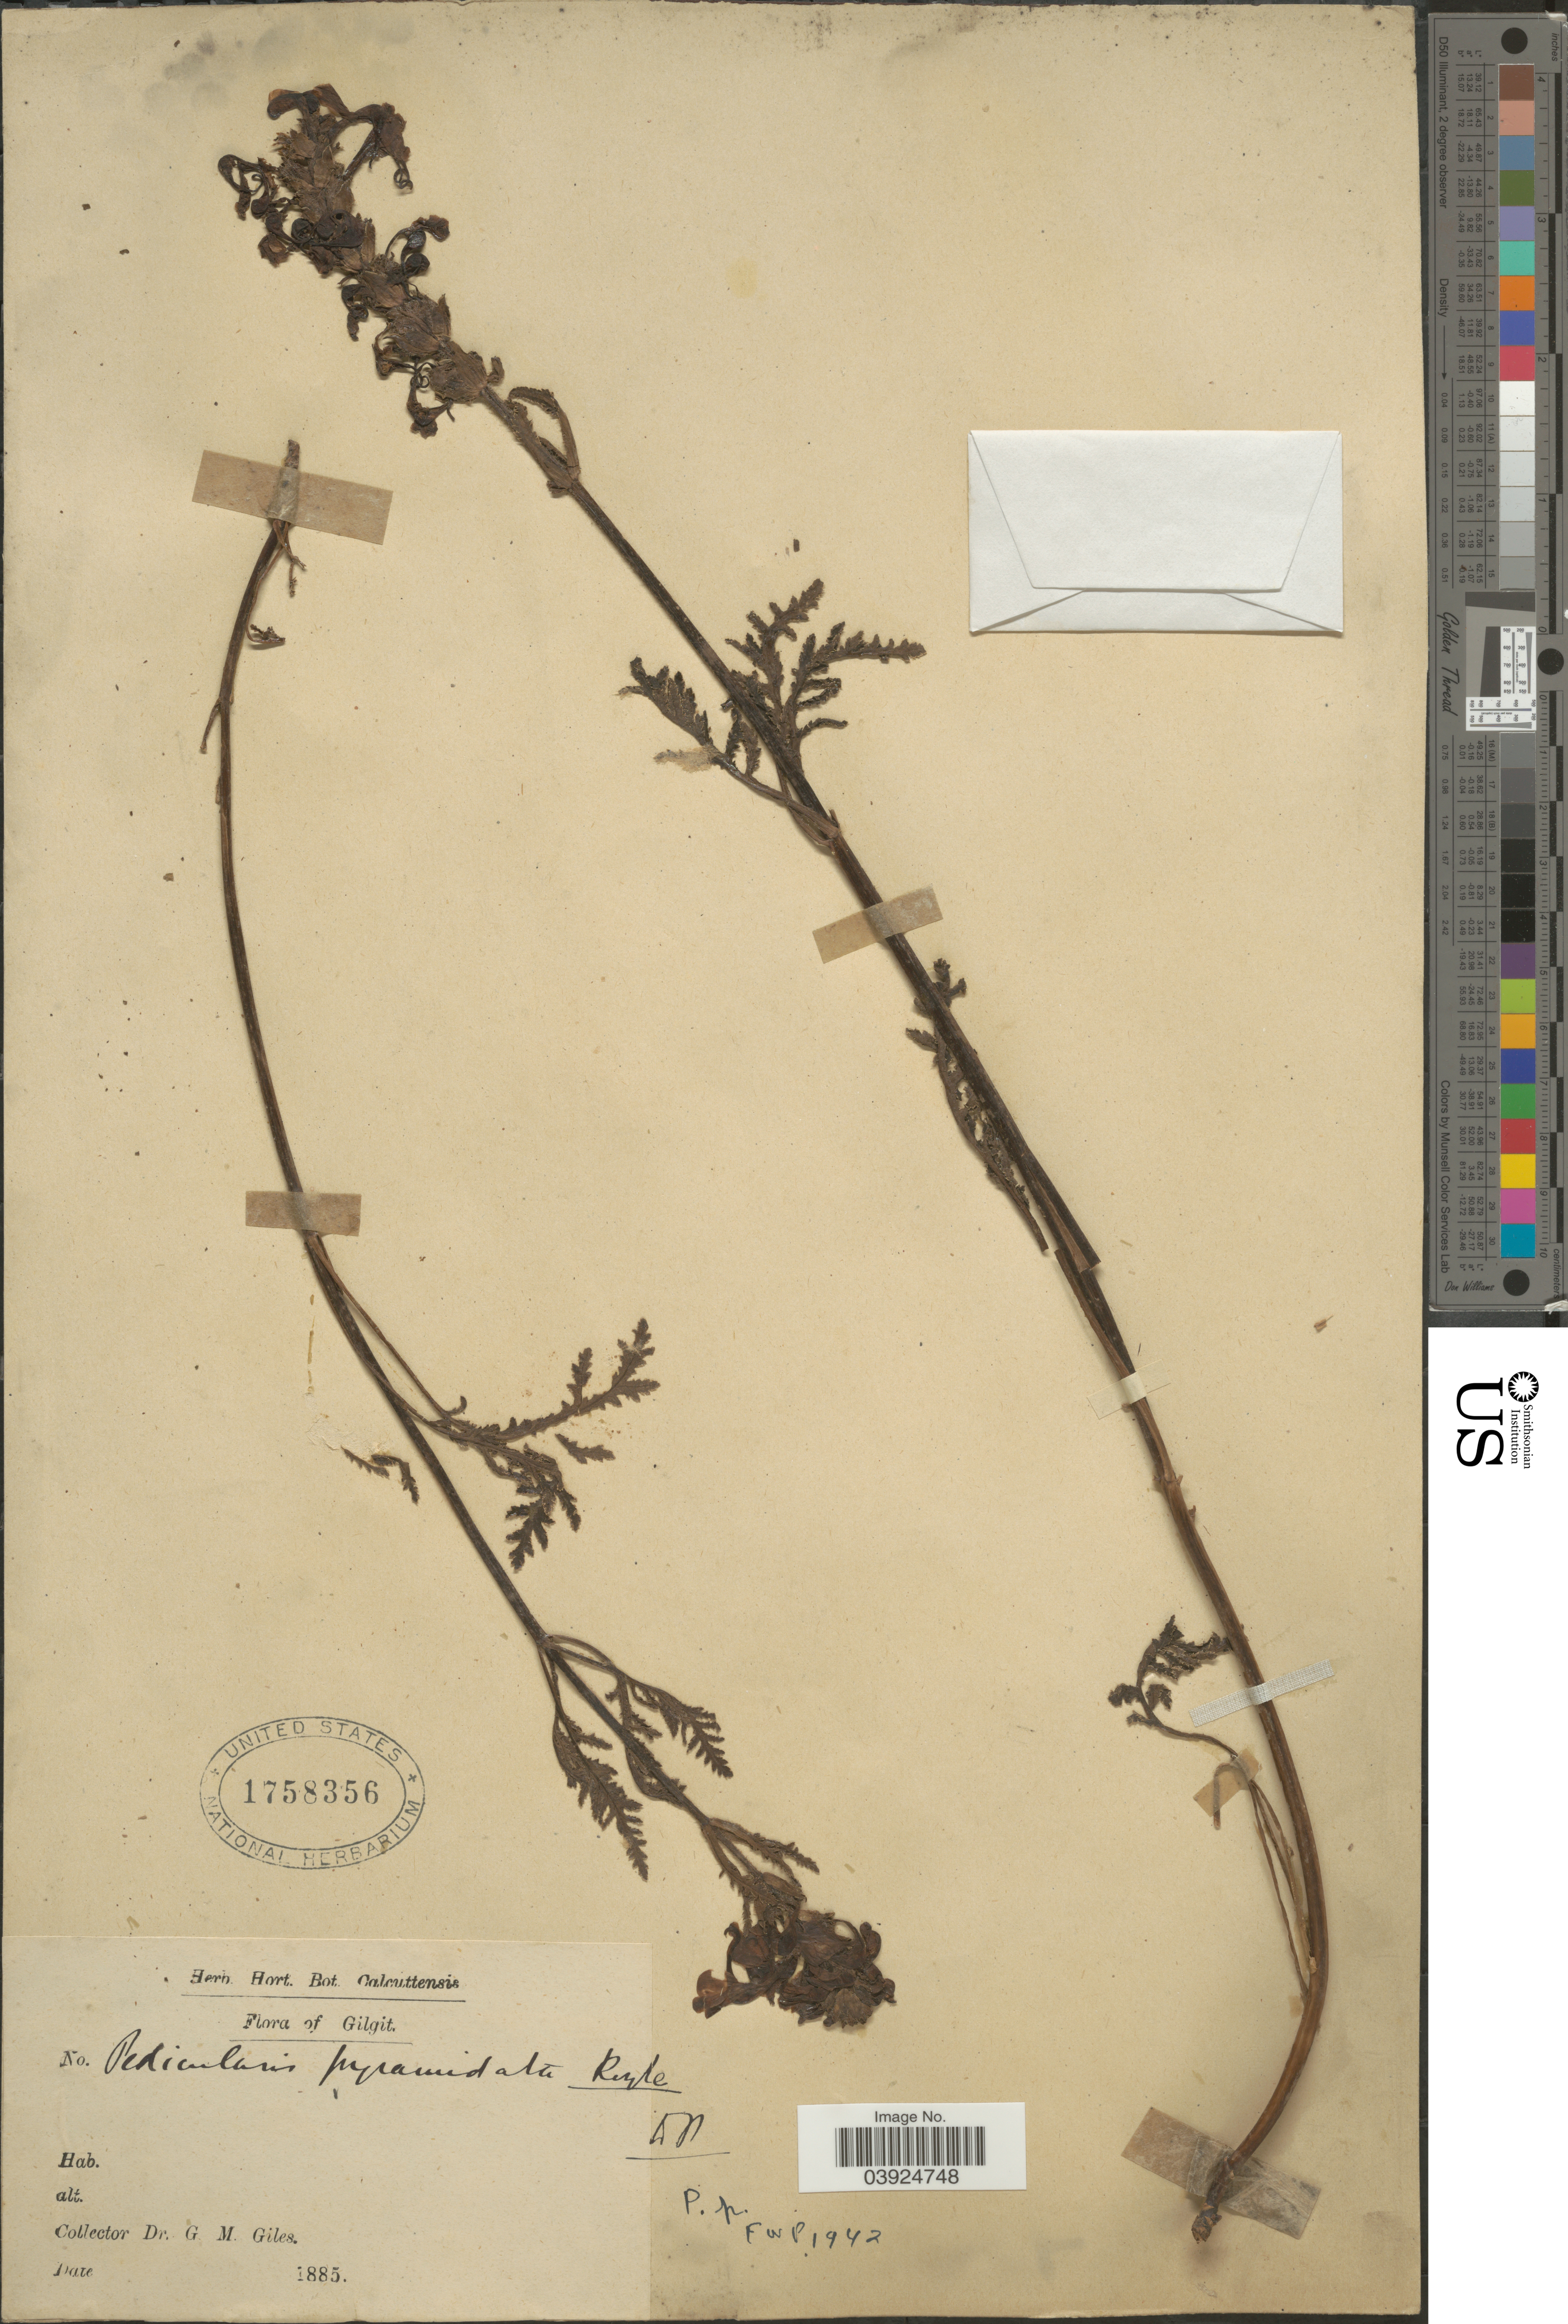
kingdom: Plantae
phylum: Tracheophyta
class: Magnoliopsida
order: Lamiales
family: Orobanchaceae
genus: Pedicularis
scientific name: Pedicularis pyramidata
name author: Royle ex Benth.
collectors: G. Giles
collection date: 1885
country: Pakistan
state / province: Gilgit-Baltistan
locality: Gilgit.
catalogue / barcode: US 1758356